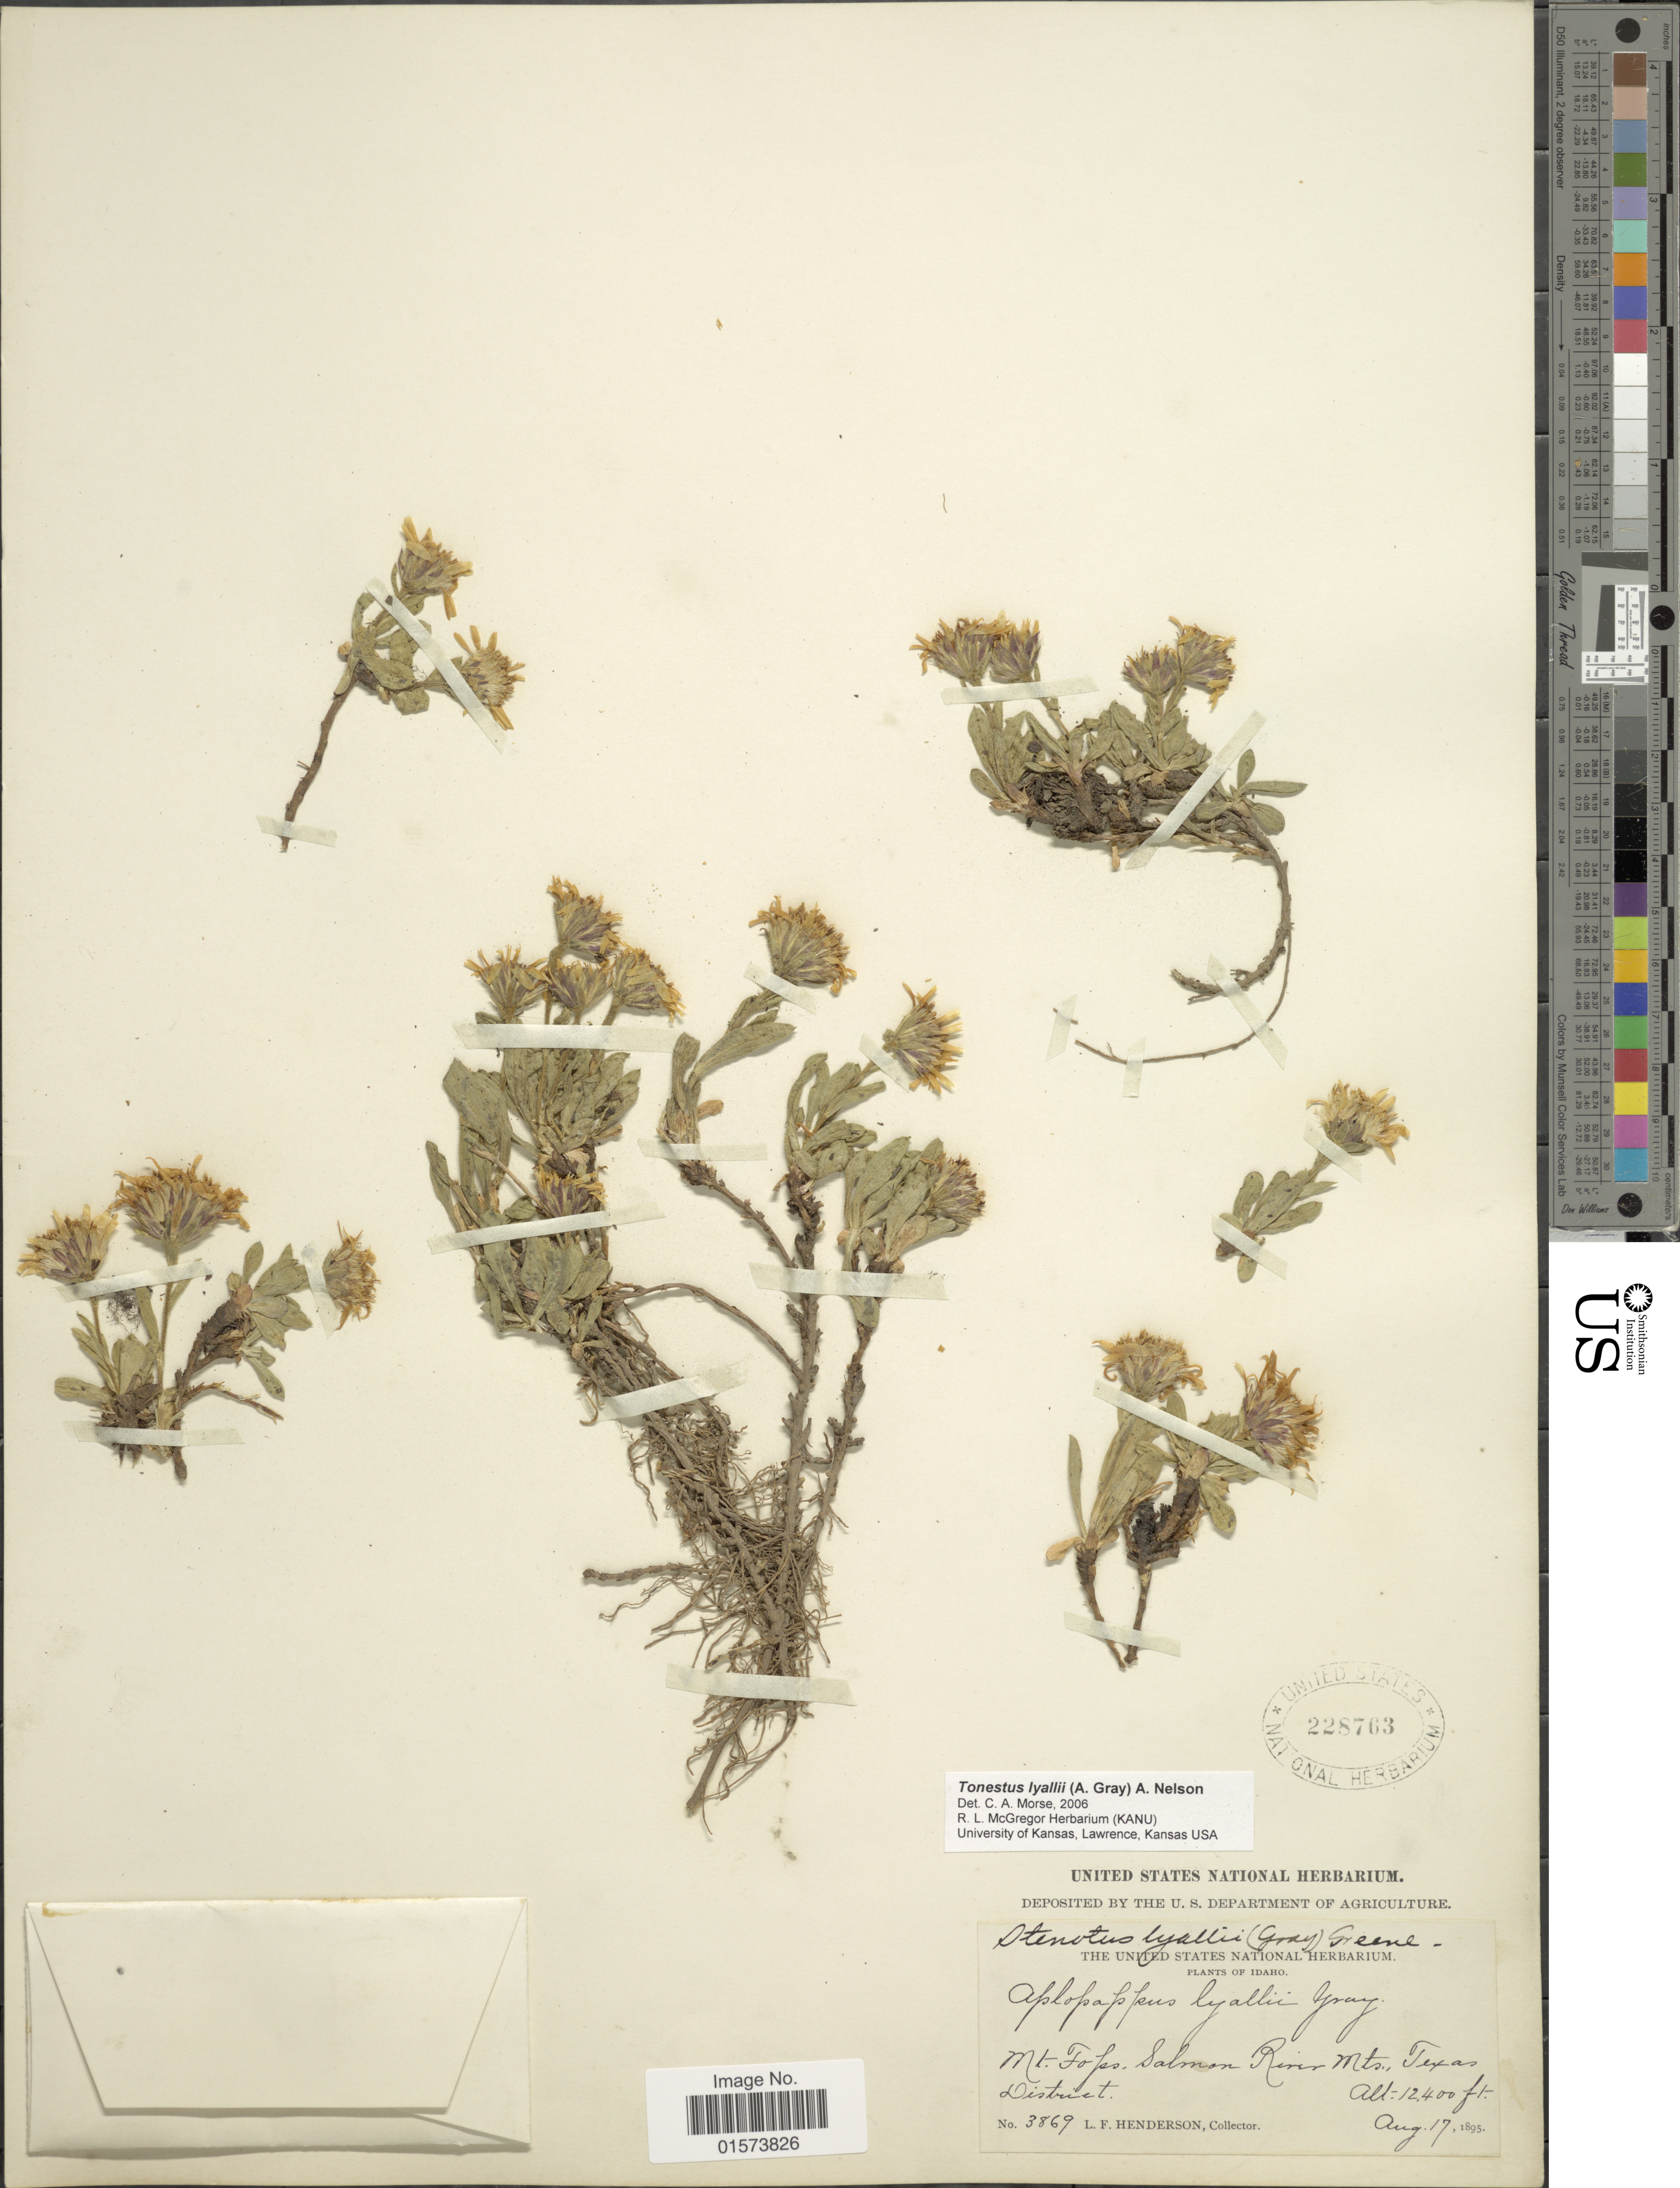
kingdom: Plantae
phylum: Tracheophyta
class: Magnoliopsida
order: Asterales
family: Asteraceae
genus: Tonestus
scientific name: Tonestus lyallii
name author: (A. Gray) A. Nelson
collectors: L. Henderson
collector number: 3869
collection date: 1895-08-17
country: United States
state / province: Texas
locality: Mt. Tops. Salmon River Mts., Texas District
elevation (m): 3780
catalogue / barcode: US 228763